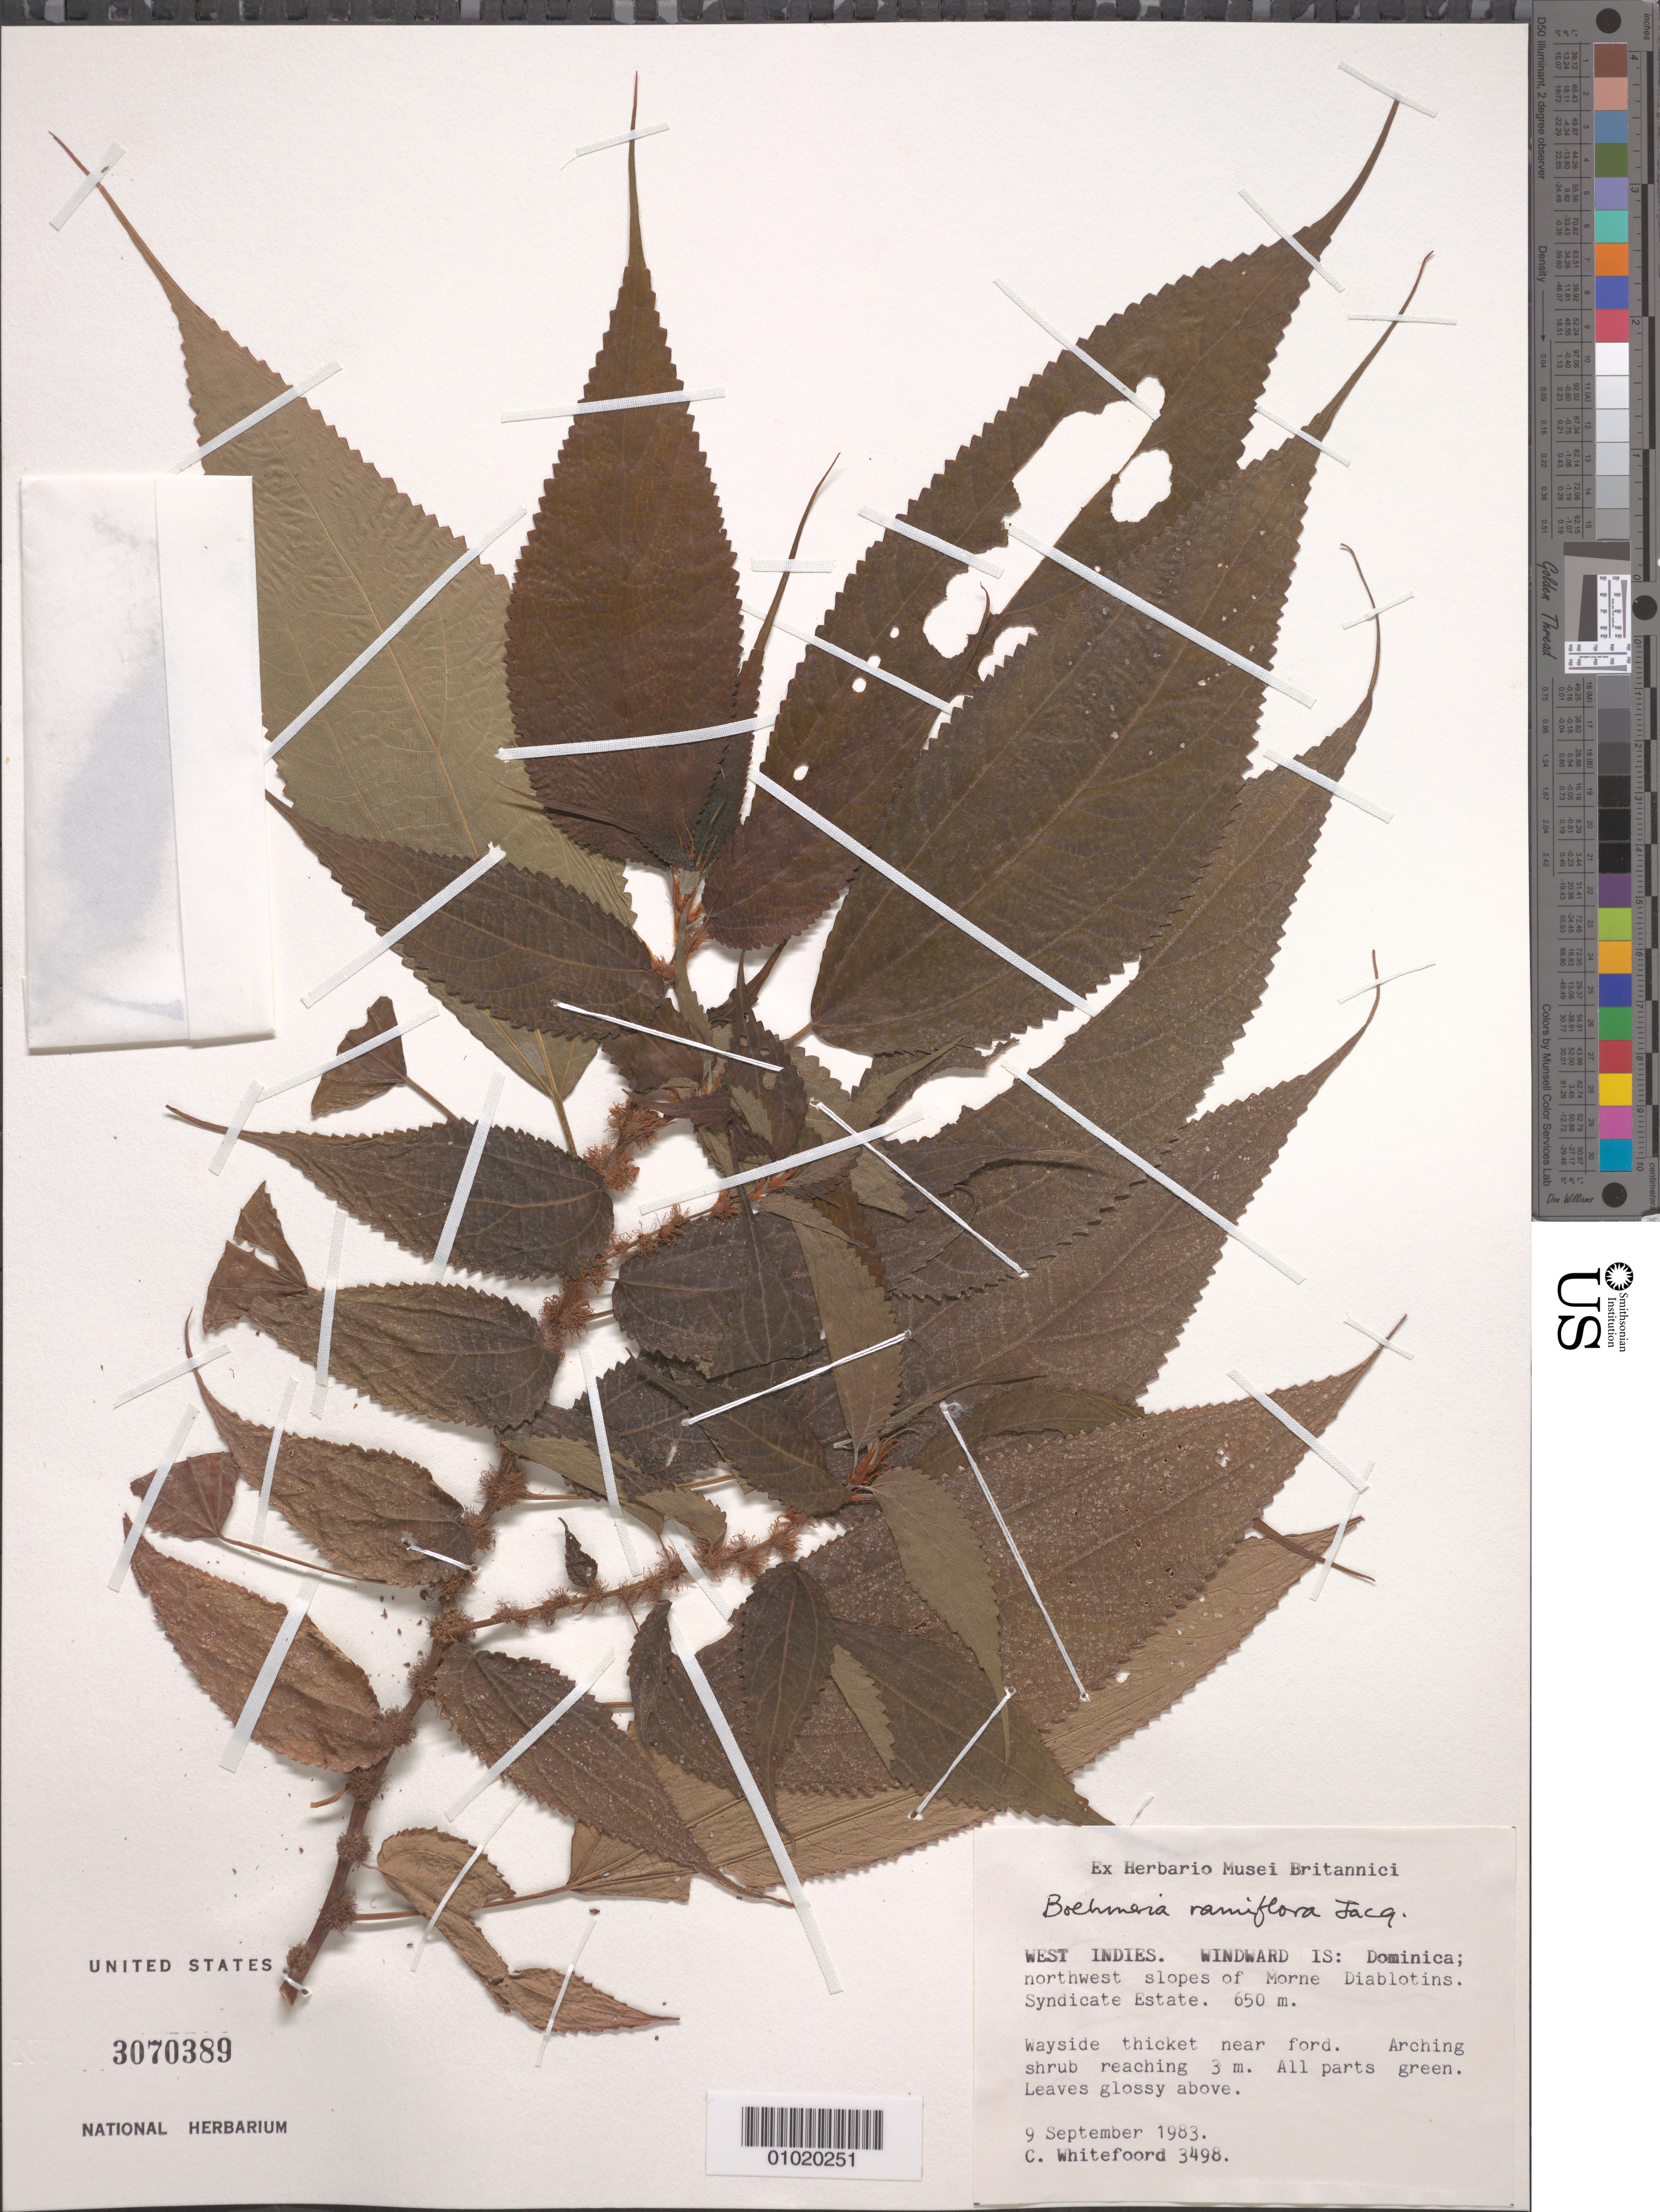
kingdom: Plantae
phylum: Tracheophyta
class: Magnoliopsida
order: Rosales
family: Urticaceae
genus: Boehmeria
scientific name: Boehmeria ramiflora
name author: Jacq.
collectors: C. Whitefoord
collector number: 3498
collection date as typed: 09 Sep 1983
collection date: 1983-09-09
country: Dominica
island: Dominica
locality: Northwest slopes of Morne Diablotins. Syndicate Estate, near ford.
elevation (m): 650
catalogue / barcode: US 3070389